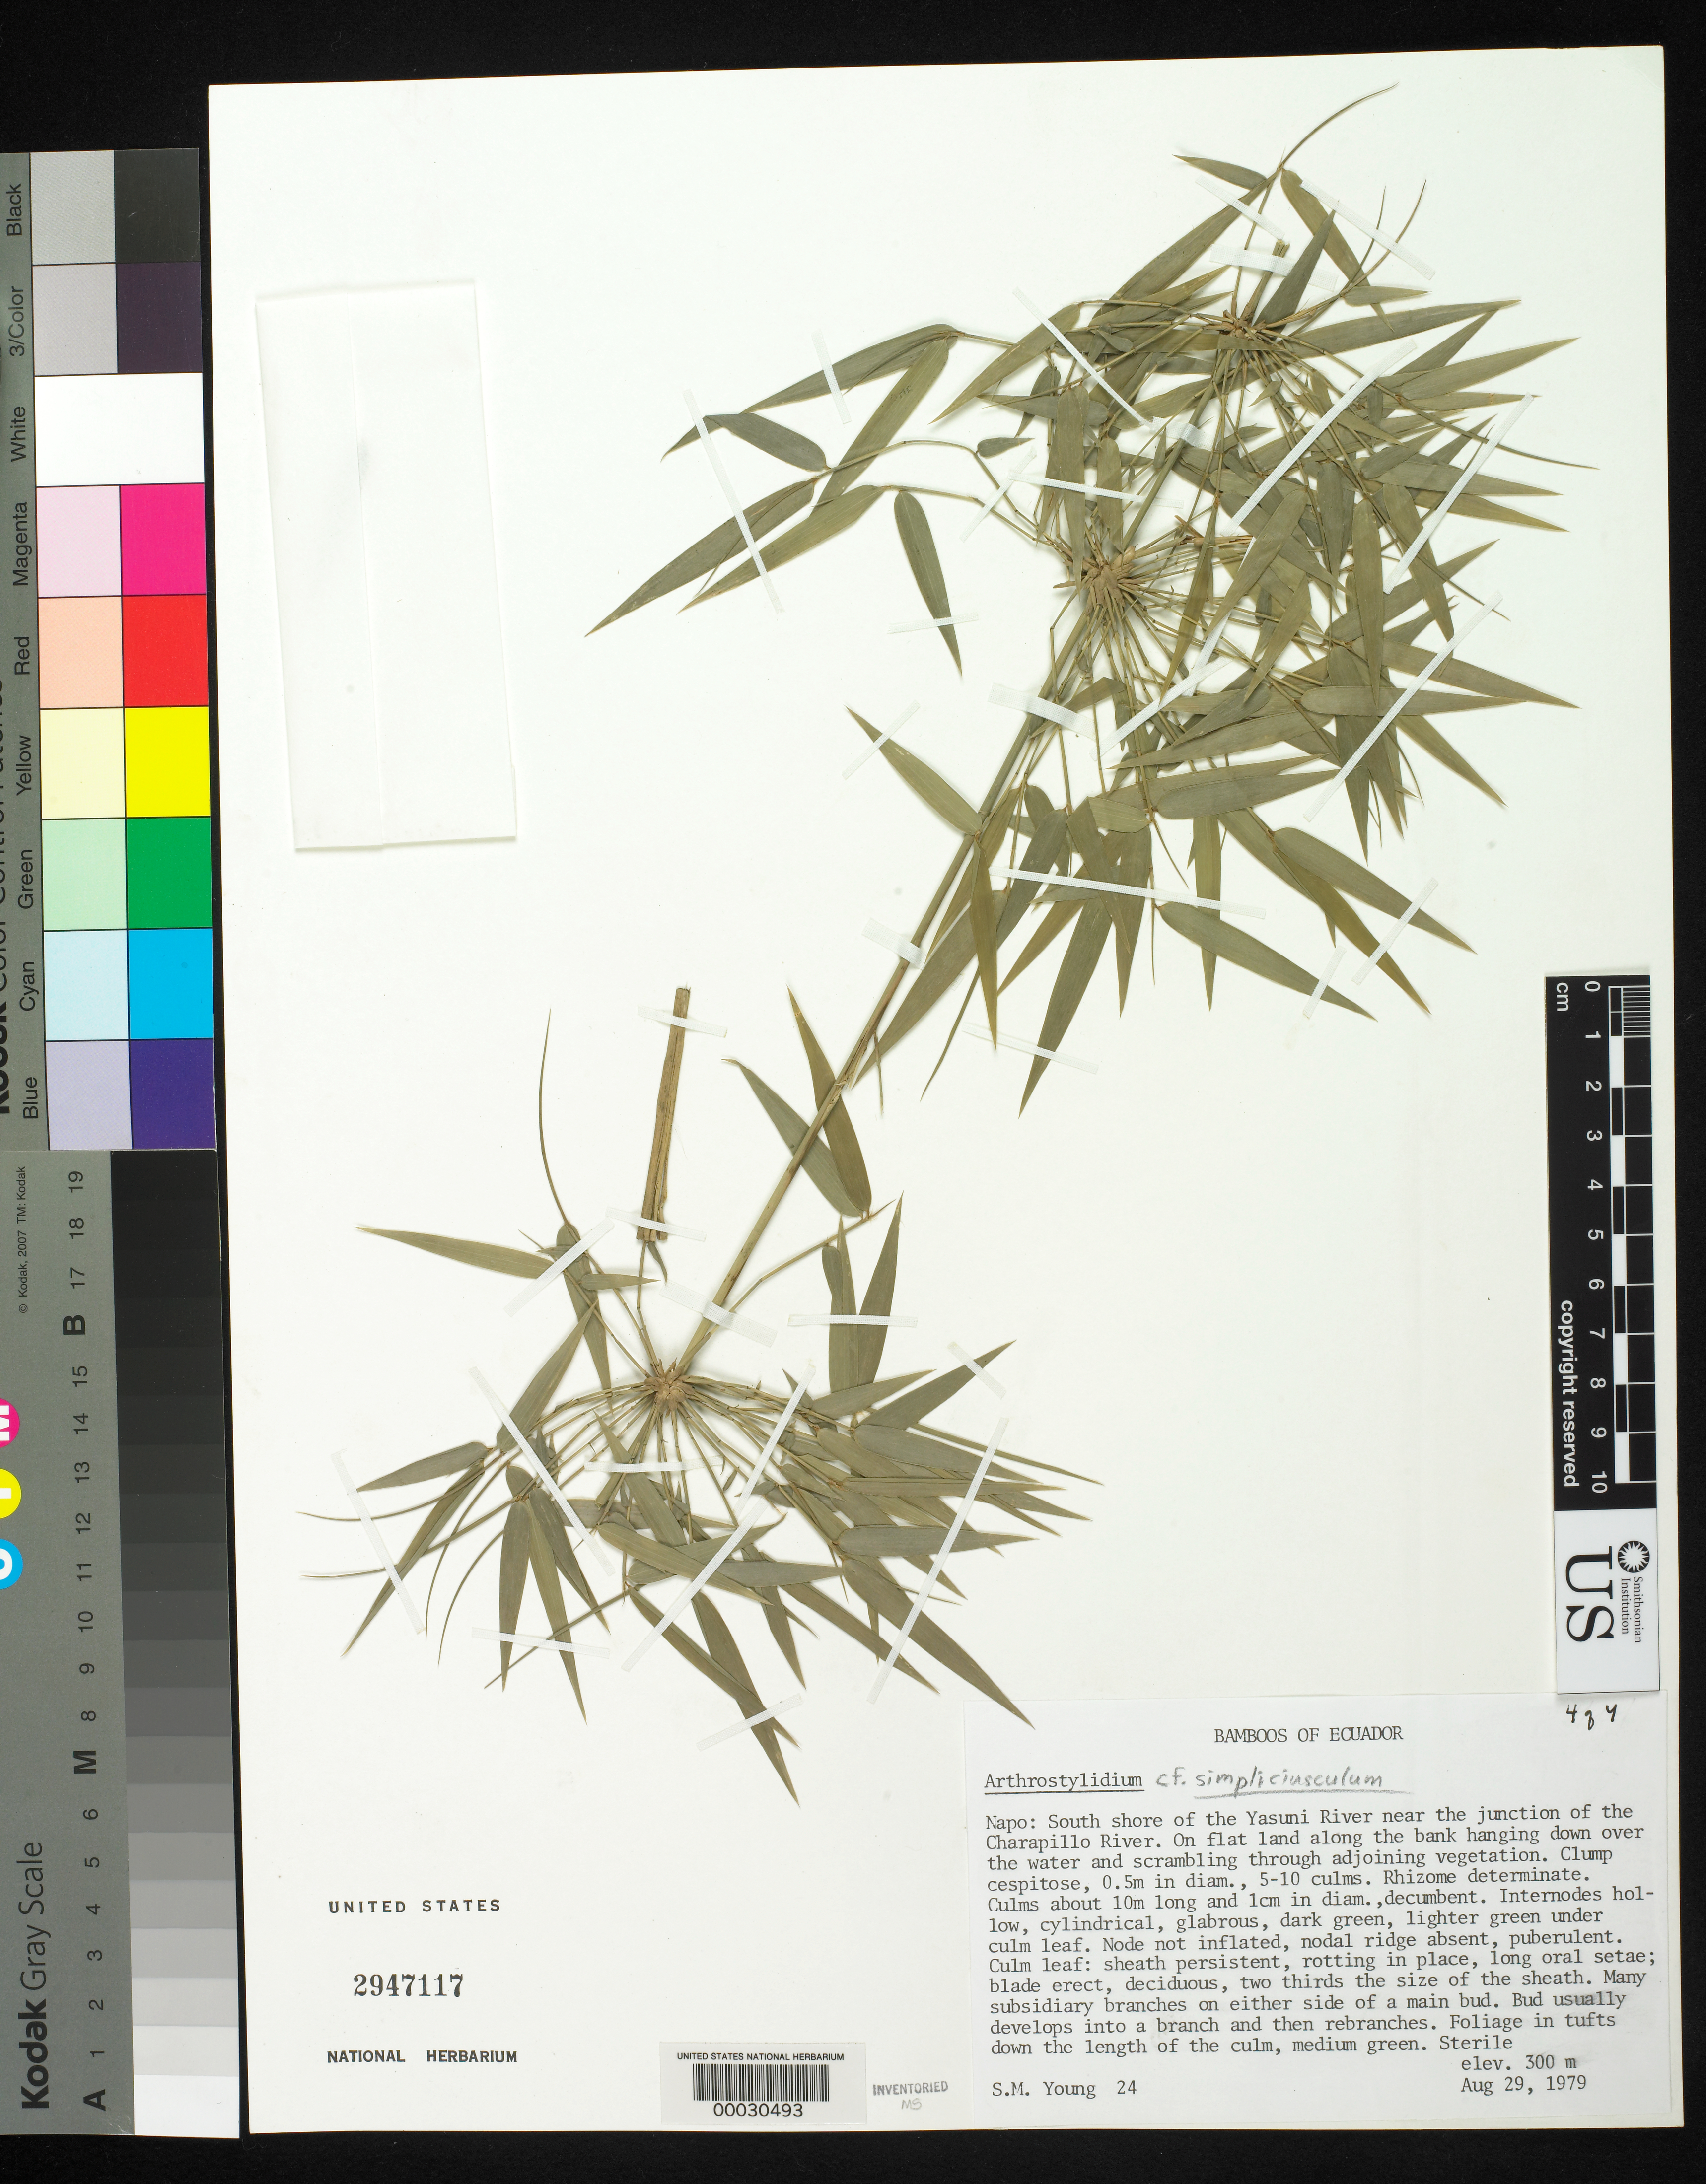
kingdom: Plantae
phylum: Tracheophyta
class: Liliopsida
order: Poales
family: Poaceae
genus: Arthrostylidium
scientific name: Arthrostylidium simpliciusculum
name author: (Pilg.) McClure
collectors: S. Young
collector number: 24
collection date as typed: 29 Aug 1979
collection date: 1979-08-29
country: Ecuador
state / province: Napo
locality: S shore of the yasuni River near the junction of the charapillo River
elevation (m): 300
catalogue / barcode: US 2947117